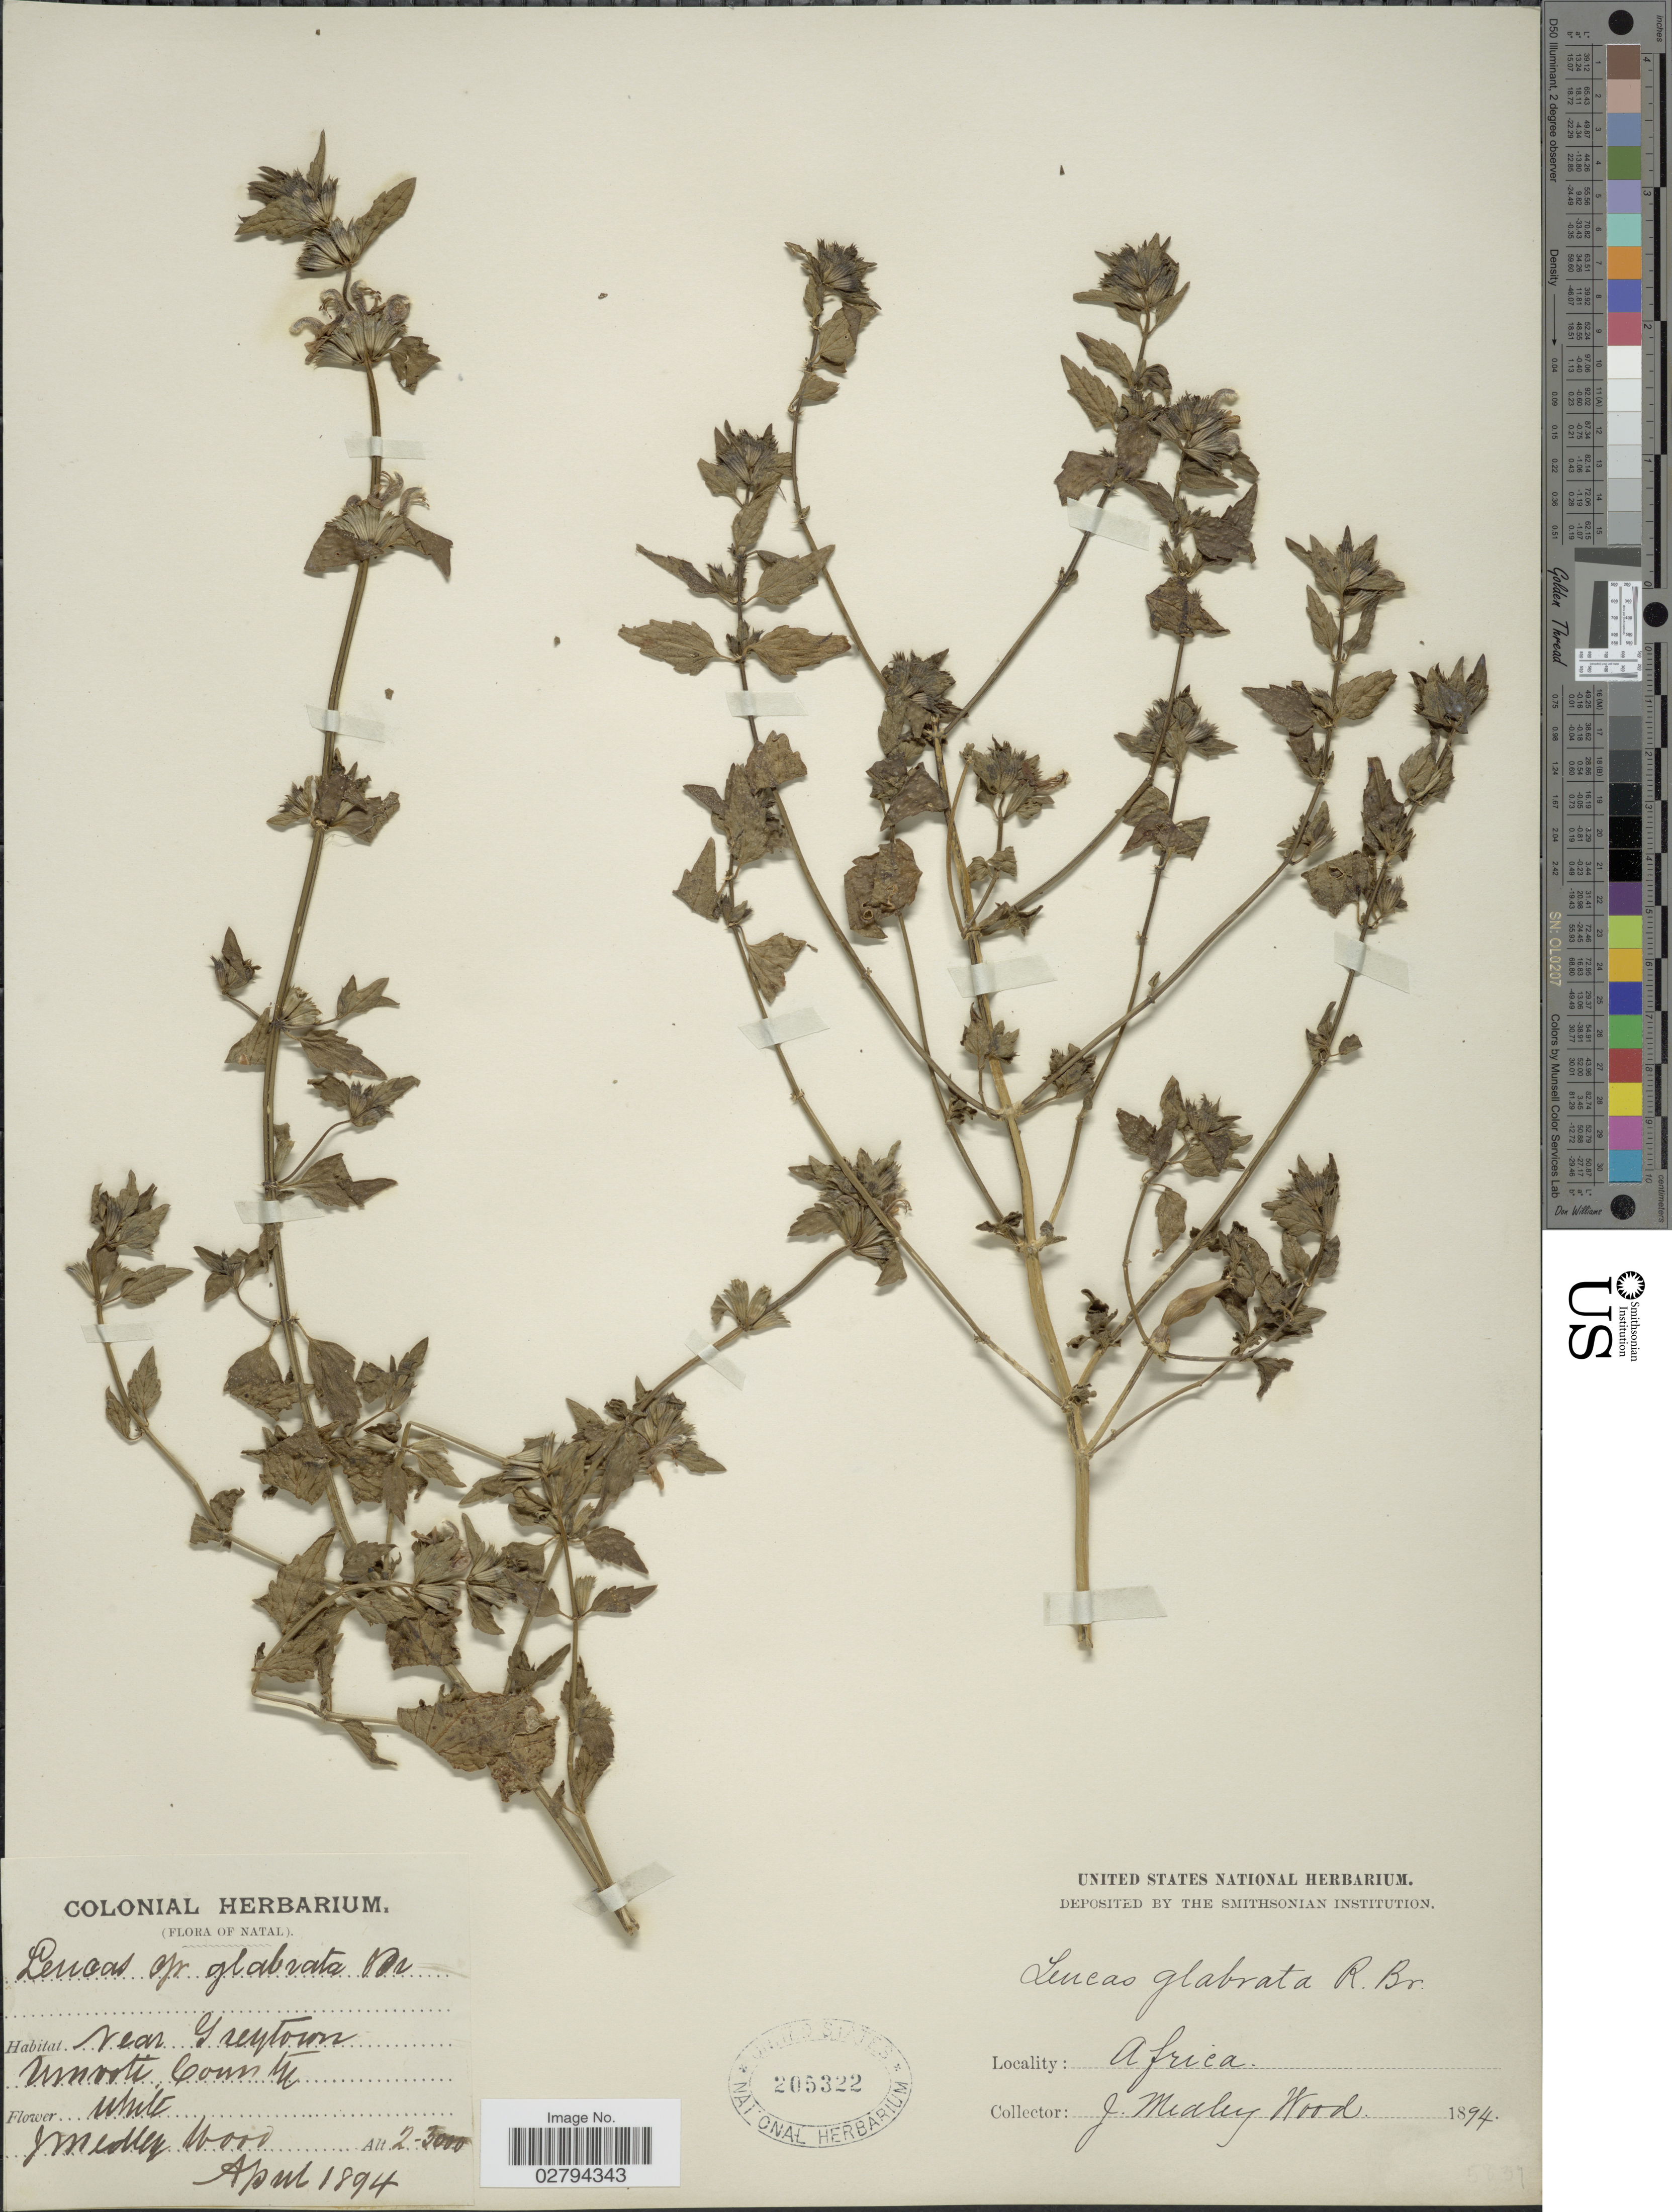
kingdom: Plantae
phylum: Tracheophyta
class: Magnoliopsida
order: Lamiales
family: Lamiaceae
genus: Leucas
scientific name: Leucas glabrata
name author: (Vahl) Sm.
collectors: J. Medley Wood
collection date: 1894-04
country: South Africa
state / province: KwaZulu-Natal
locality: Natal. Near Greytown. Umvoti County.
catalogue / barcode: US 205322